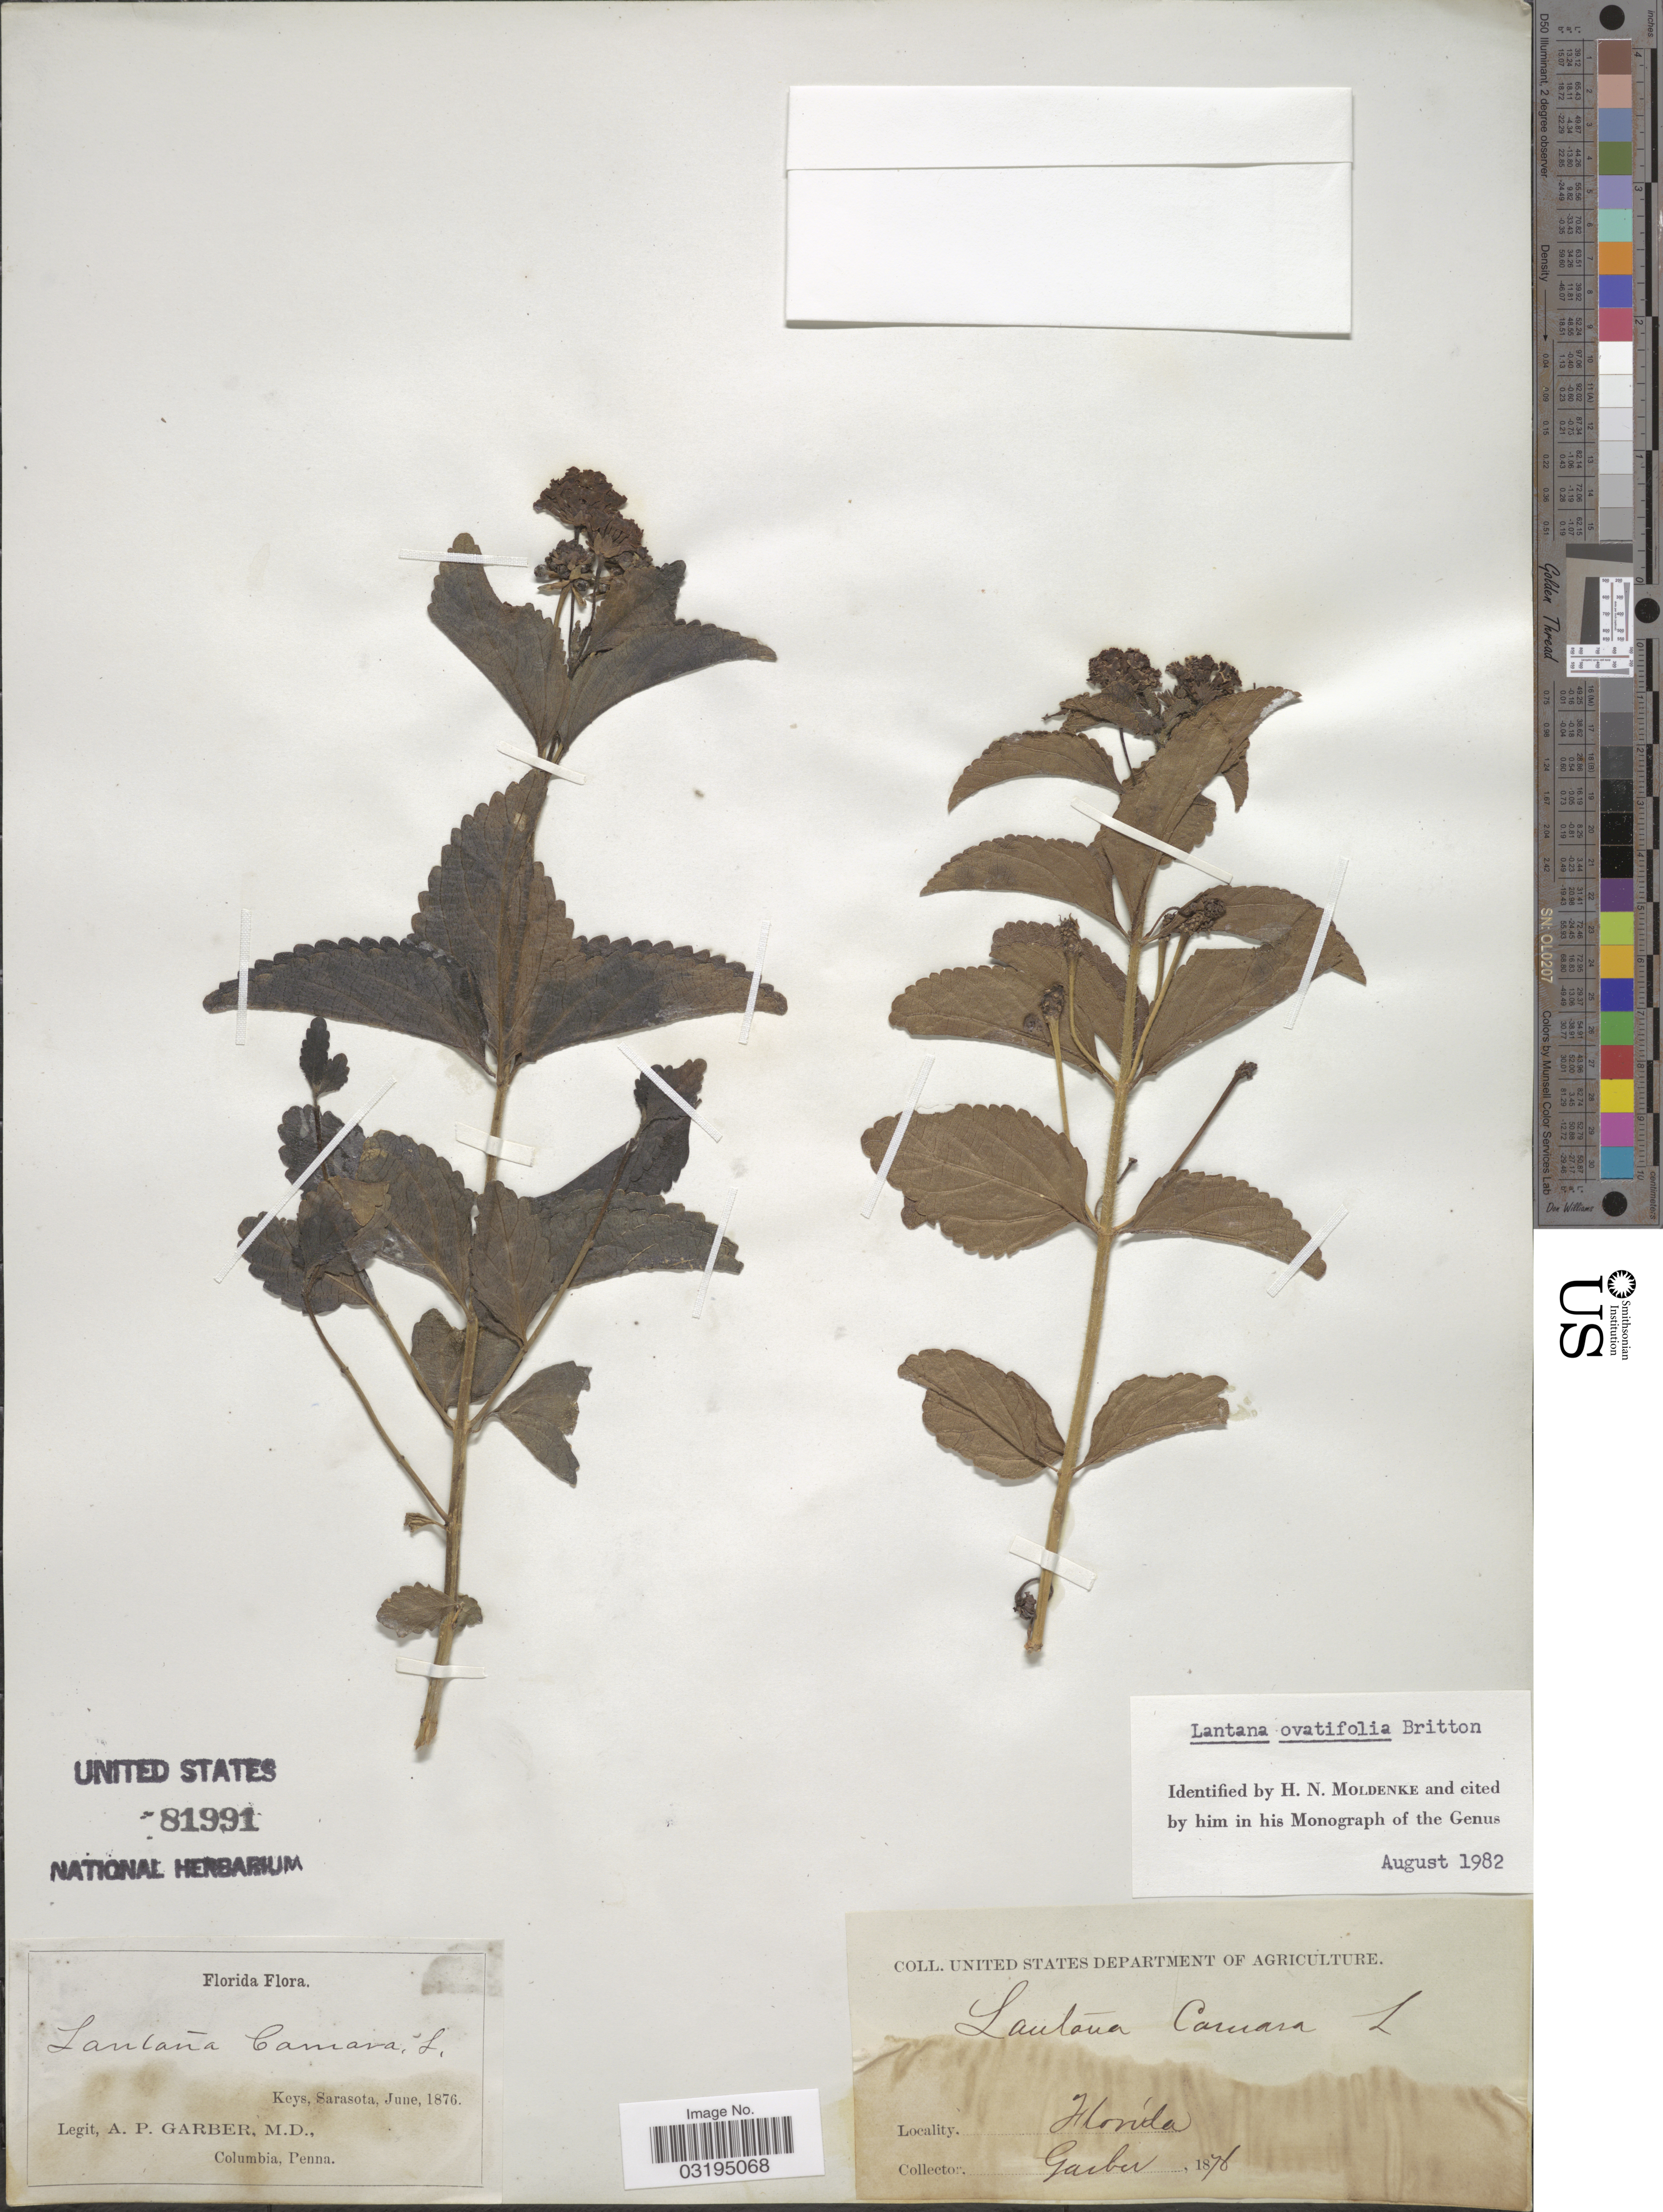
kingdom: Plantae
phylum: Tracheophyta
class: Magnoliopsida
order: Lamiales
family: Verbenaceae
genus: Lantana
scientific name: Lantana ovatifolia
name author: Britton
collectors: A. P. Garber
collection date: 1876-06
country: United States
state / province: Florida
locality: Keys, Sarasota.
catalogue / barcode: US 81991